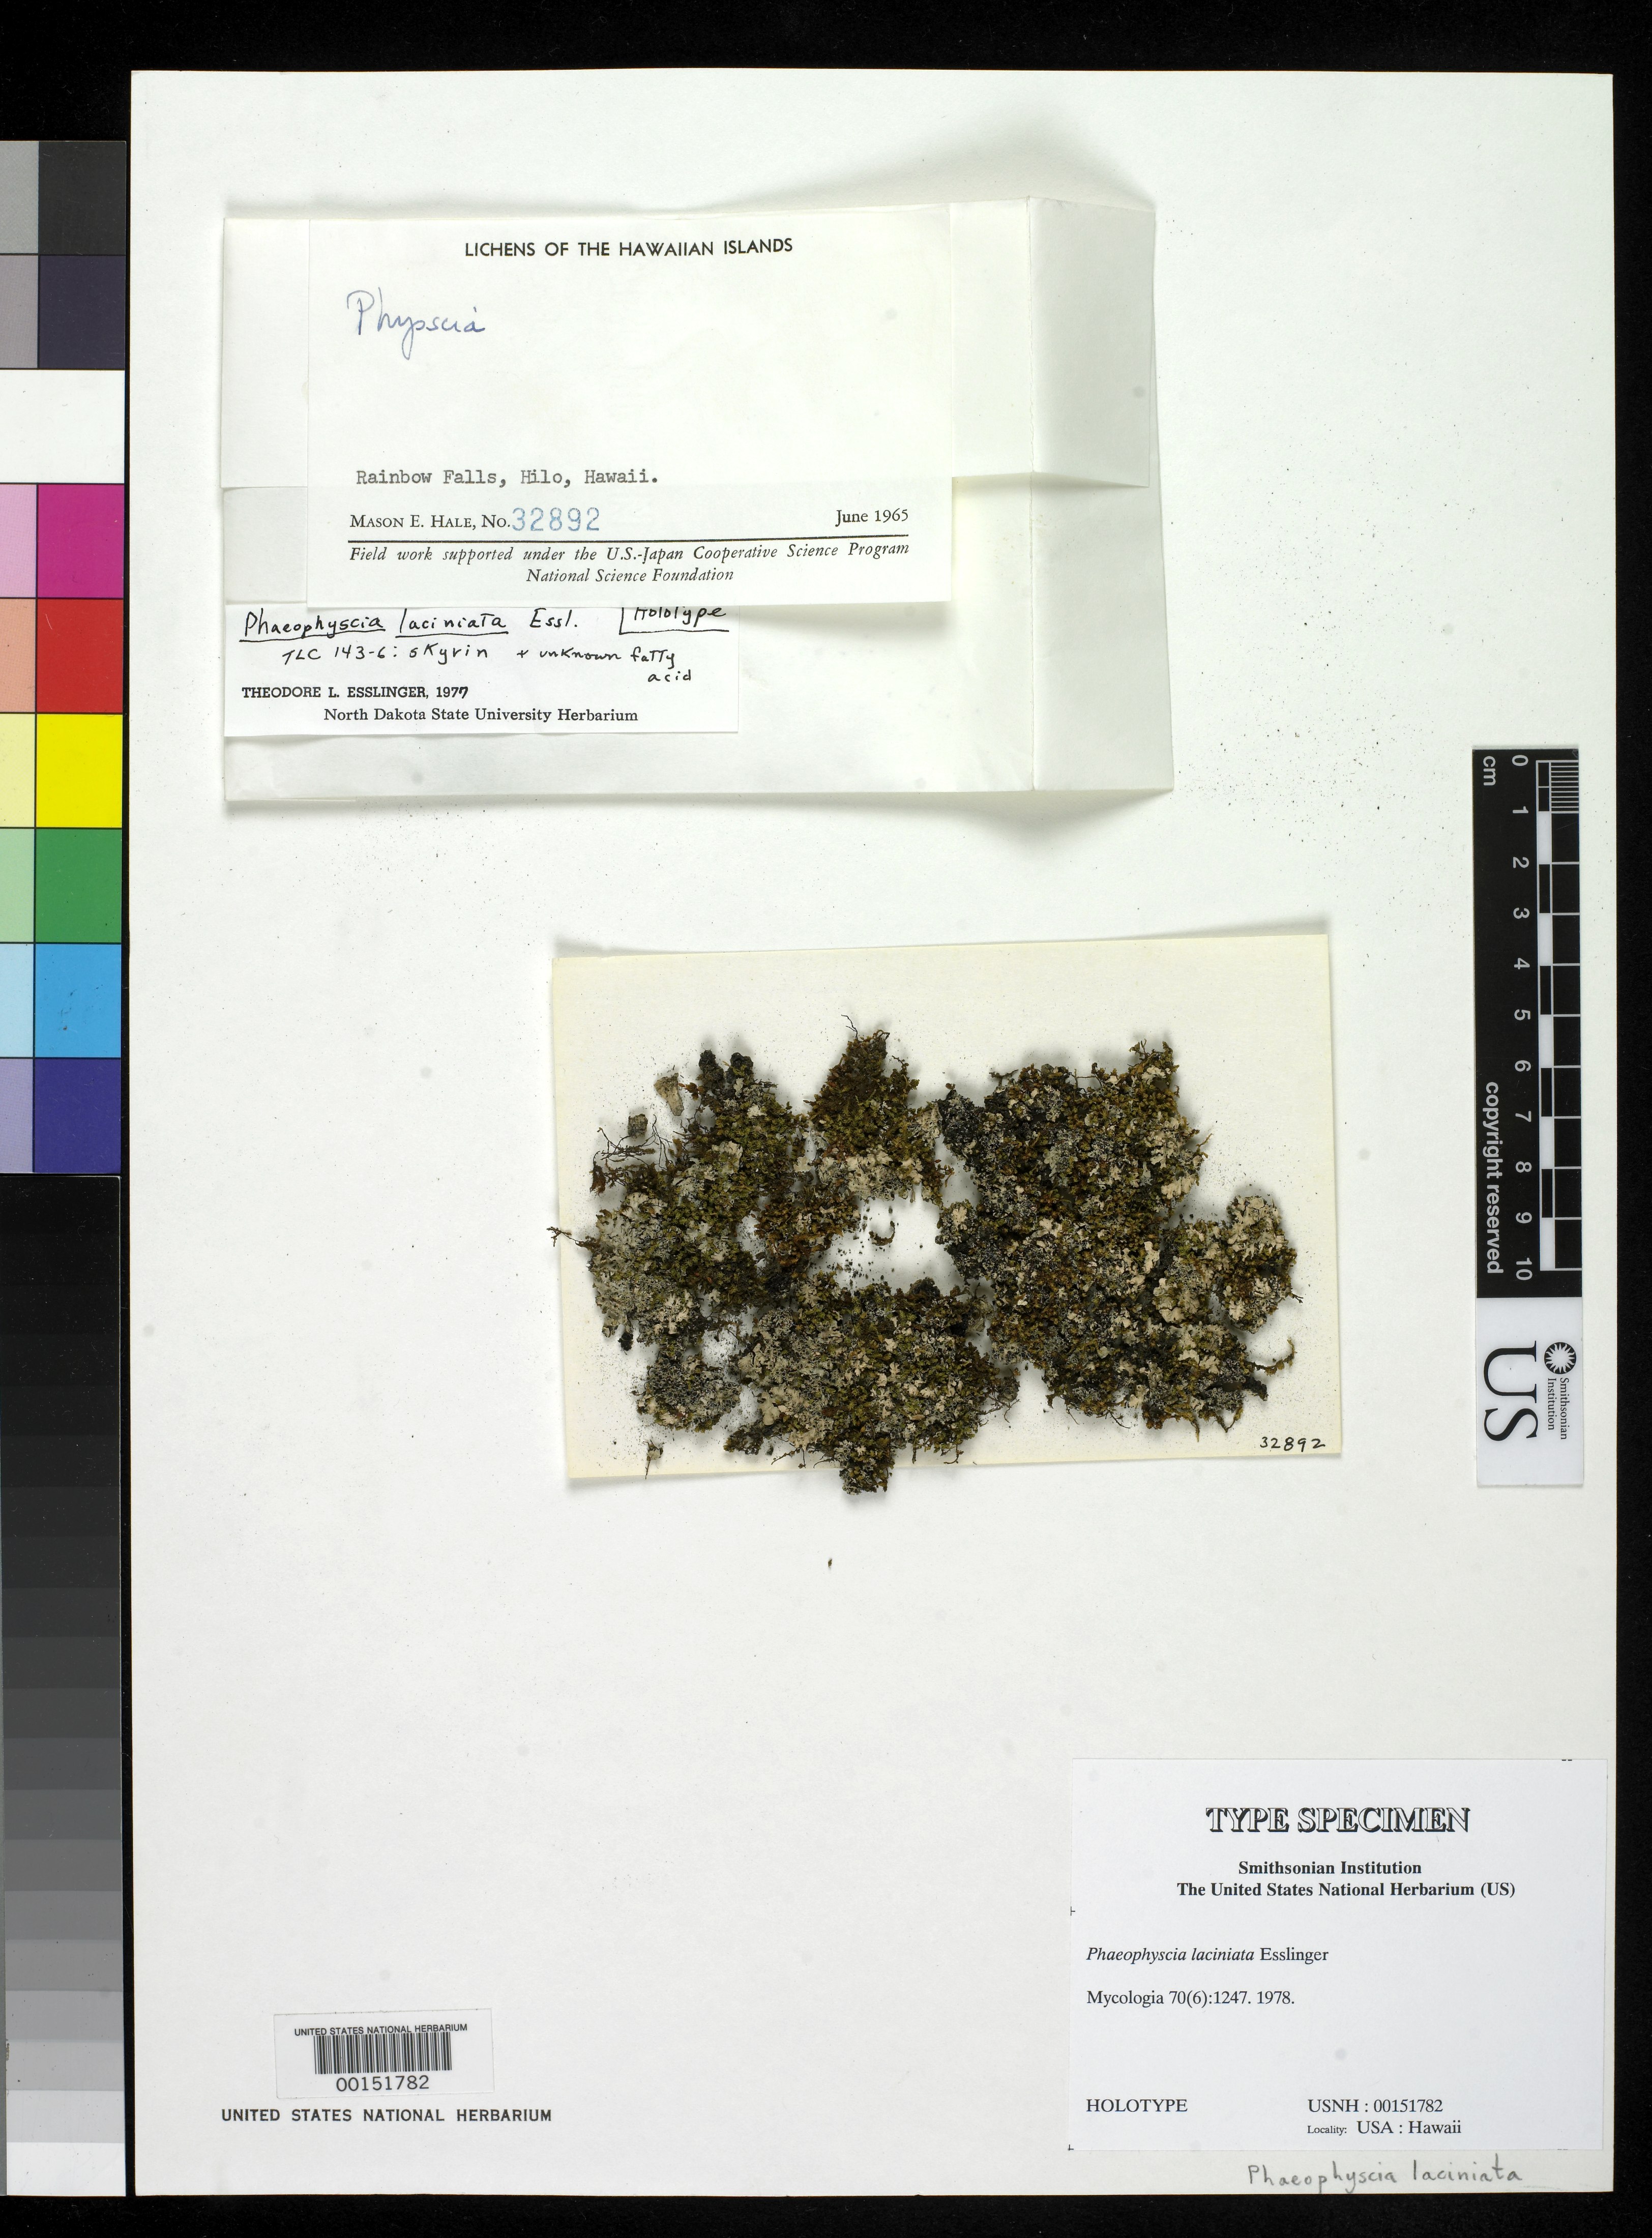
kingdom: Fungi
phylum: Ascomycota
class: Lecanoromycetes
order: Caliciales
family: Physciaceae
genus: Phaeophyscia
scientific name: Phaeophyscia laciniata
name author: Essl.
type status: Holotype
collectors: M. Hale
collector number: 32892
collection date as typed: Jun 1965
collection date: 1965-06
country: United States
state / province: Hawaii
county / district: Hawaii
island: Hawaii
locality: Rainbow Falls, Hilo.